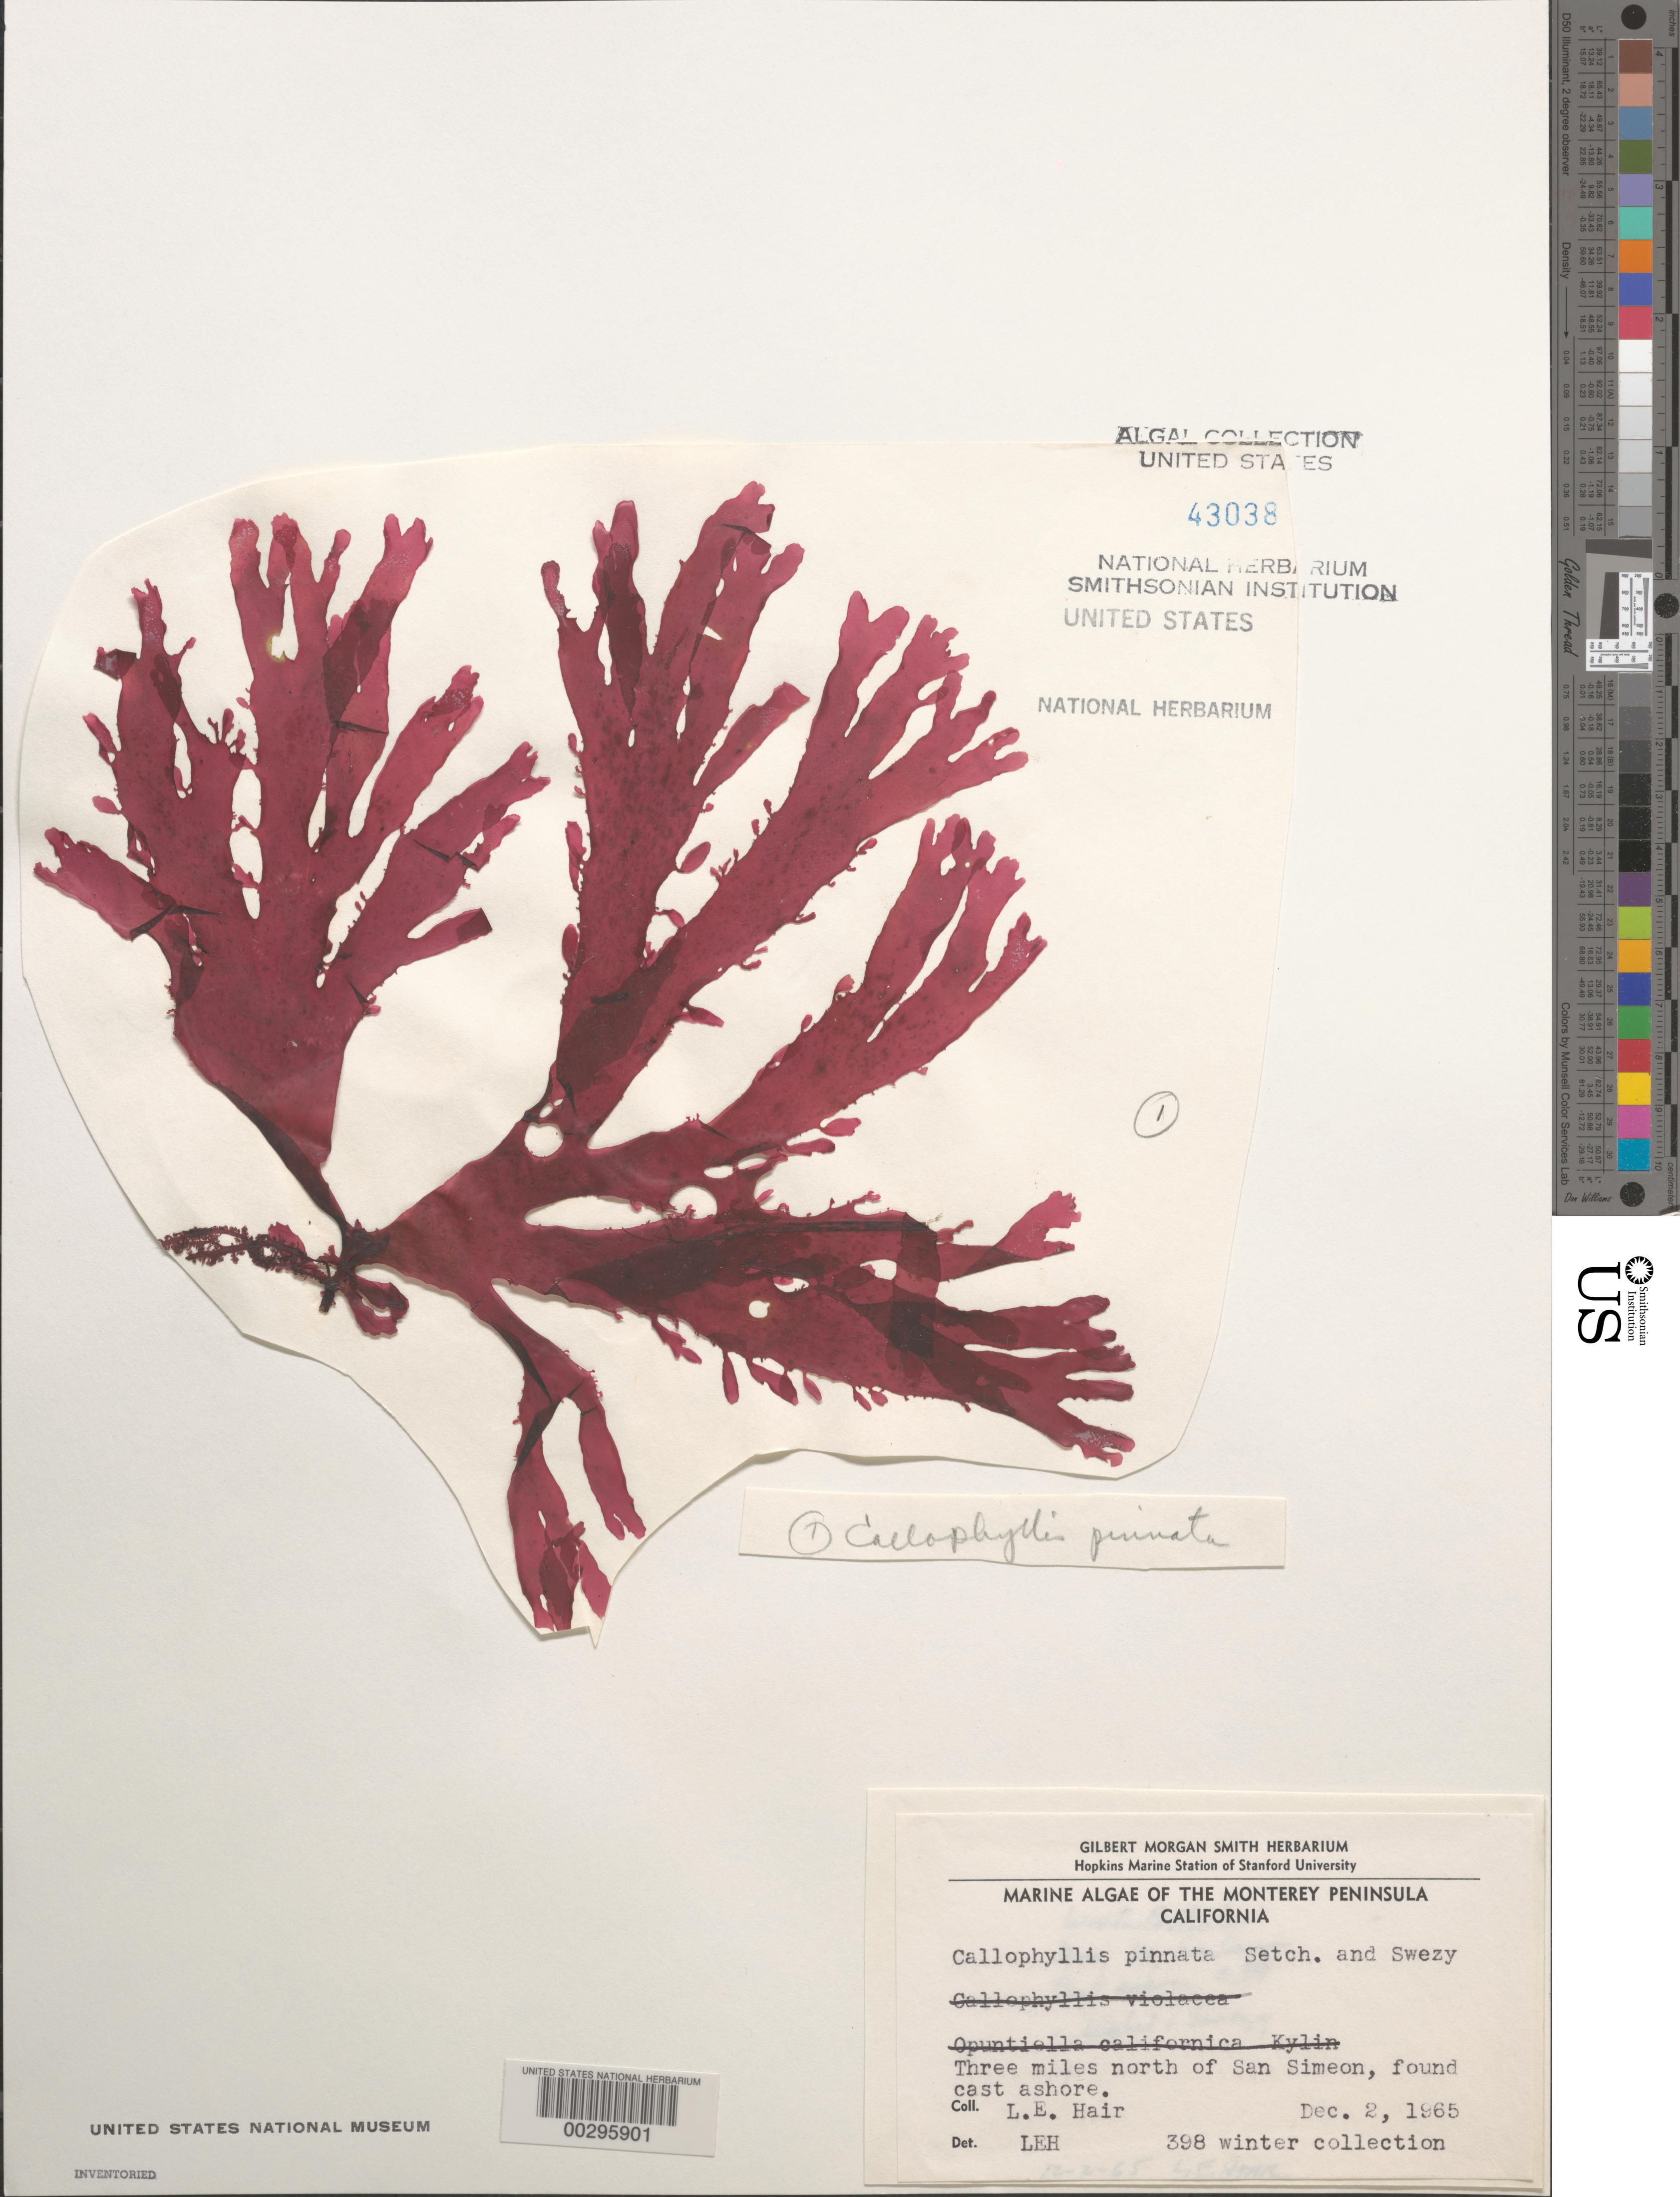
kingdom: Plantae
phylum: Rhodophyta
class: Florideophyceae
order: Gigartinales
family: Kallymeniaceae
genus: Callophyllis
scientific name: Callophyllis pinnata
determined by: Hair, L. E.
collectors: L. Hair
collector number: Leh 398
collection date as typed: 02 Dec 1965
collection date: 1965-12-02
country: United States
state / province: California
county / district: San Luis Obispo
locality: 3 miles north of San Simeon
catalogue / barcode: US 43038